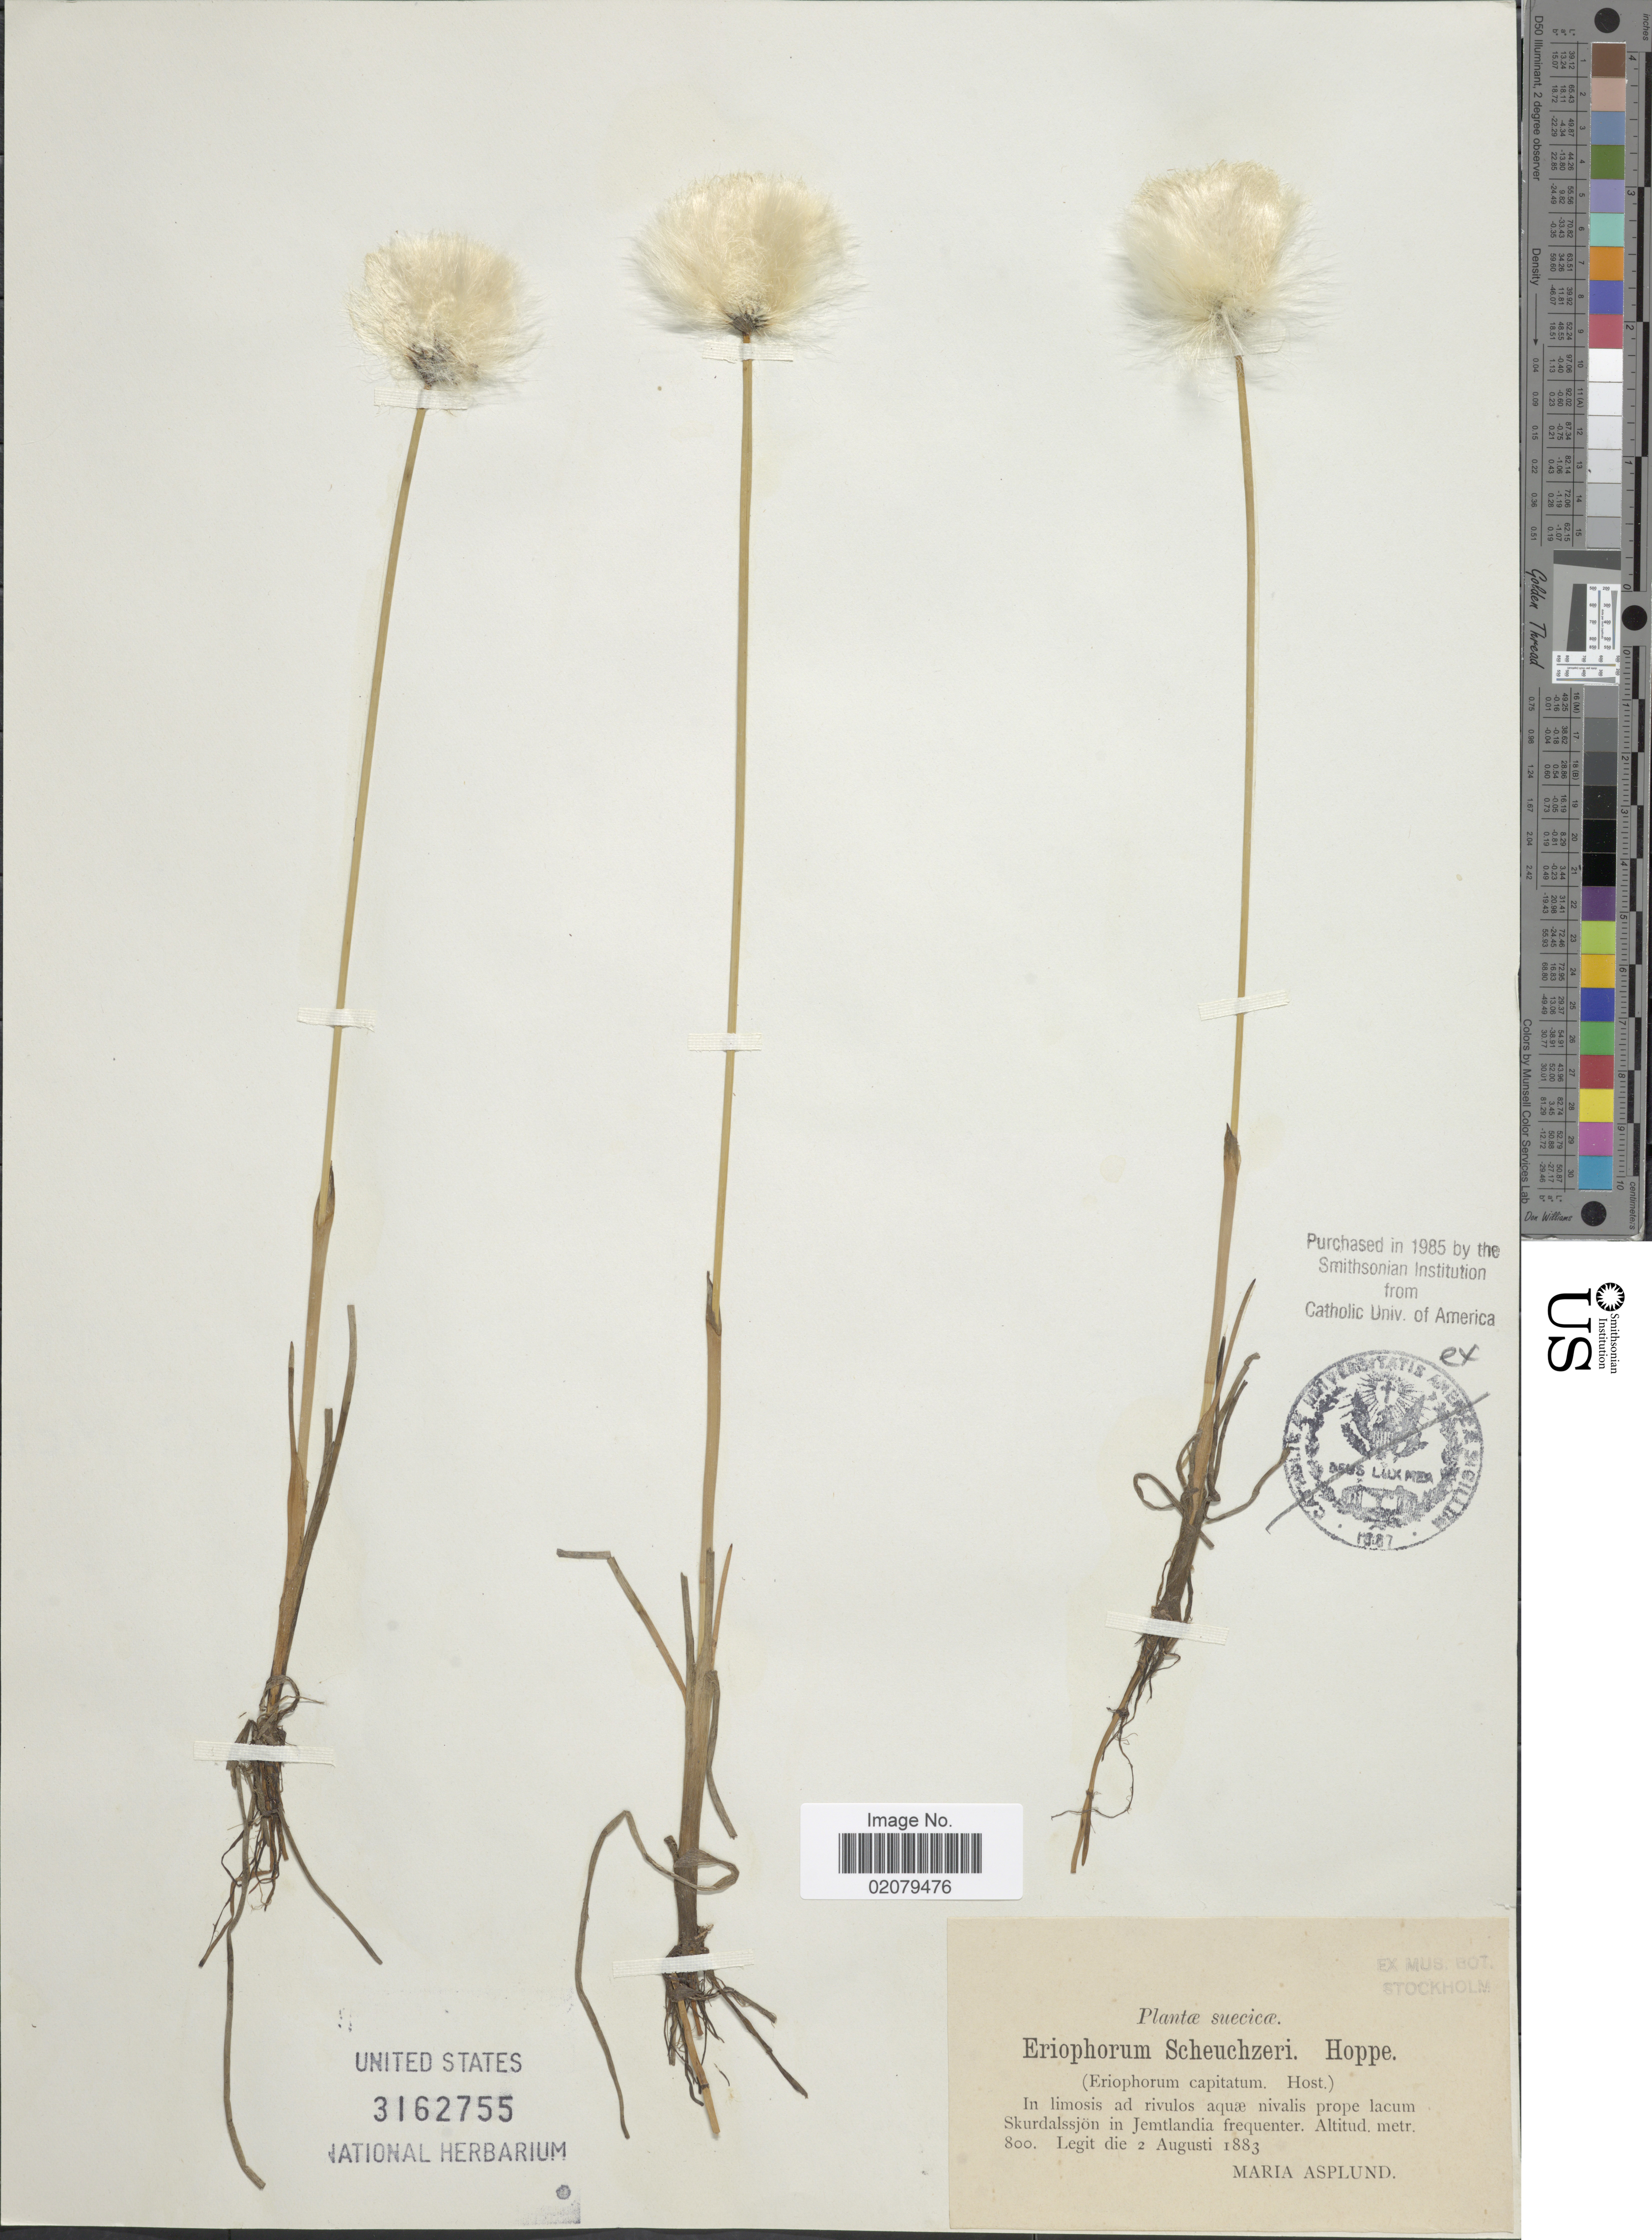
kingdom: Plantae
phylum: Tracheophyta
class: Liliopsida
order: Poales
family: Cyperaceae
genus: Eriophorum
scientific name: Eriophorum scheuchzeri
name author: Hoppe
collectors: M. Asplund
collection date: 1883-08-02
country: Sweden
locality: Suecicae, In limosis ad rivulos aquae nivalis prope lacum Skurdalssjon in Jemtlandia frequenter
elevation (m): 800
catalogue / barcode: US 3162755